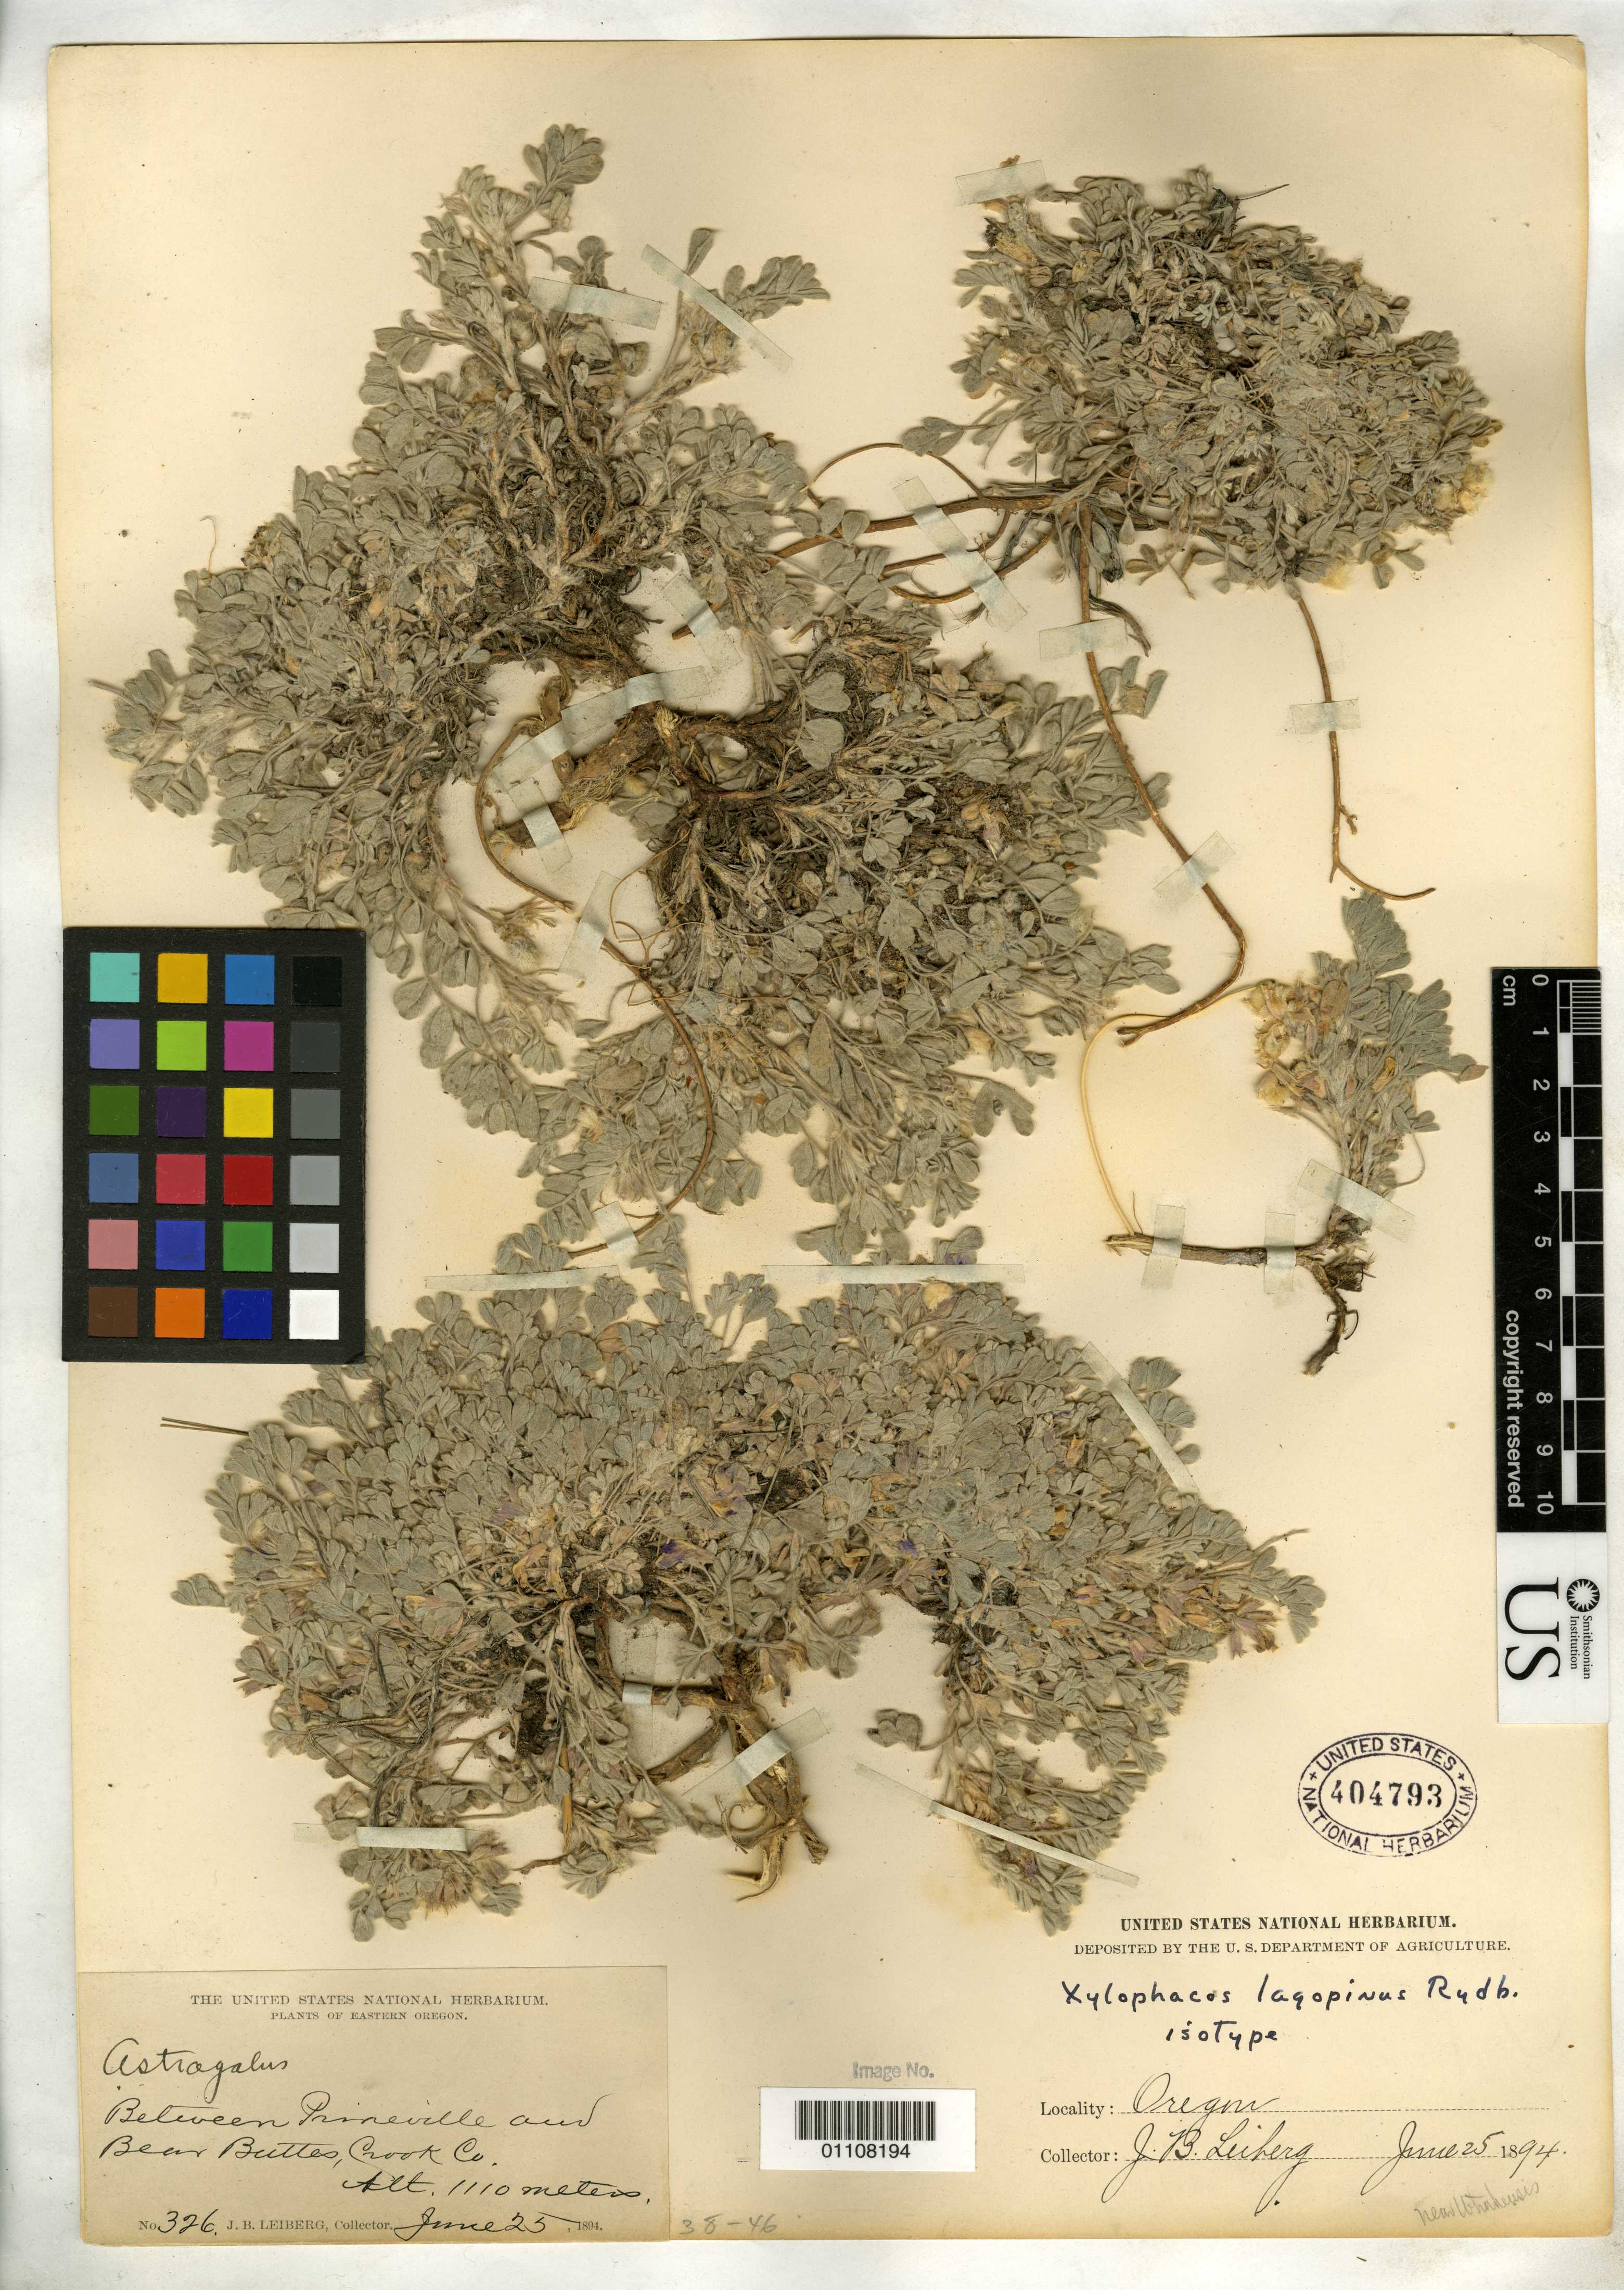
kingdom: Plantae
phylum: Tracheophyta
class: Magnoliopsida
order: Fabales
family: Fabaceae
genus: Xylophacos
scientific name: Xylophacos lagopinus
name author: Rydb.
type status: Isotype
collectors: J. Leiberg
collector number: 326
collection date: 1894-06-25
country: United States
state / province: Oregon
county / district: Crook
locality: Bear Buttes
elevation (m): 1110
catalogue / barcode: US 404793